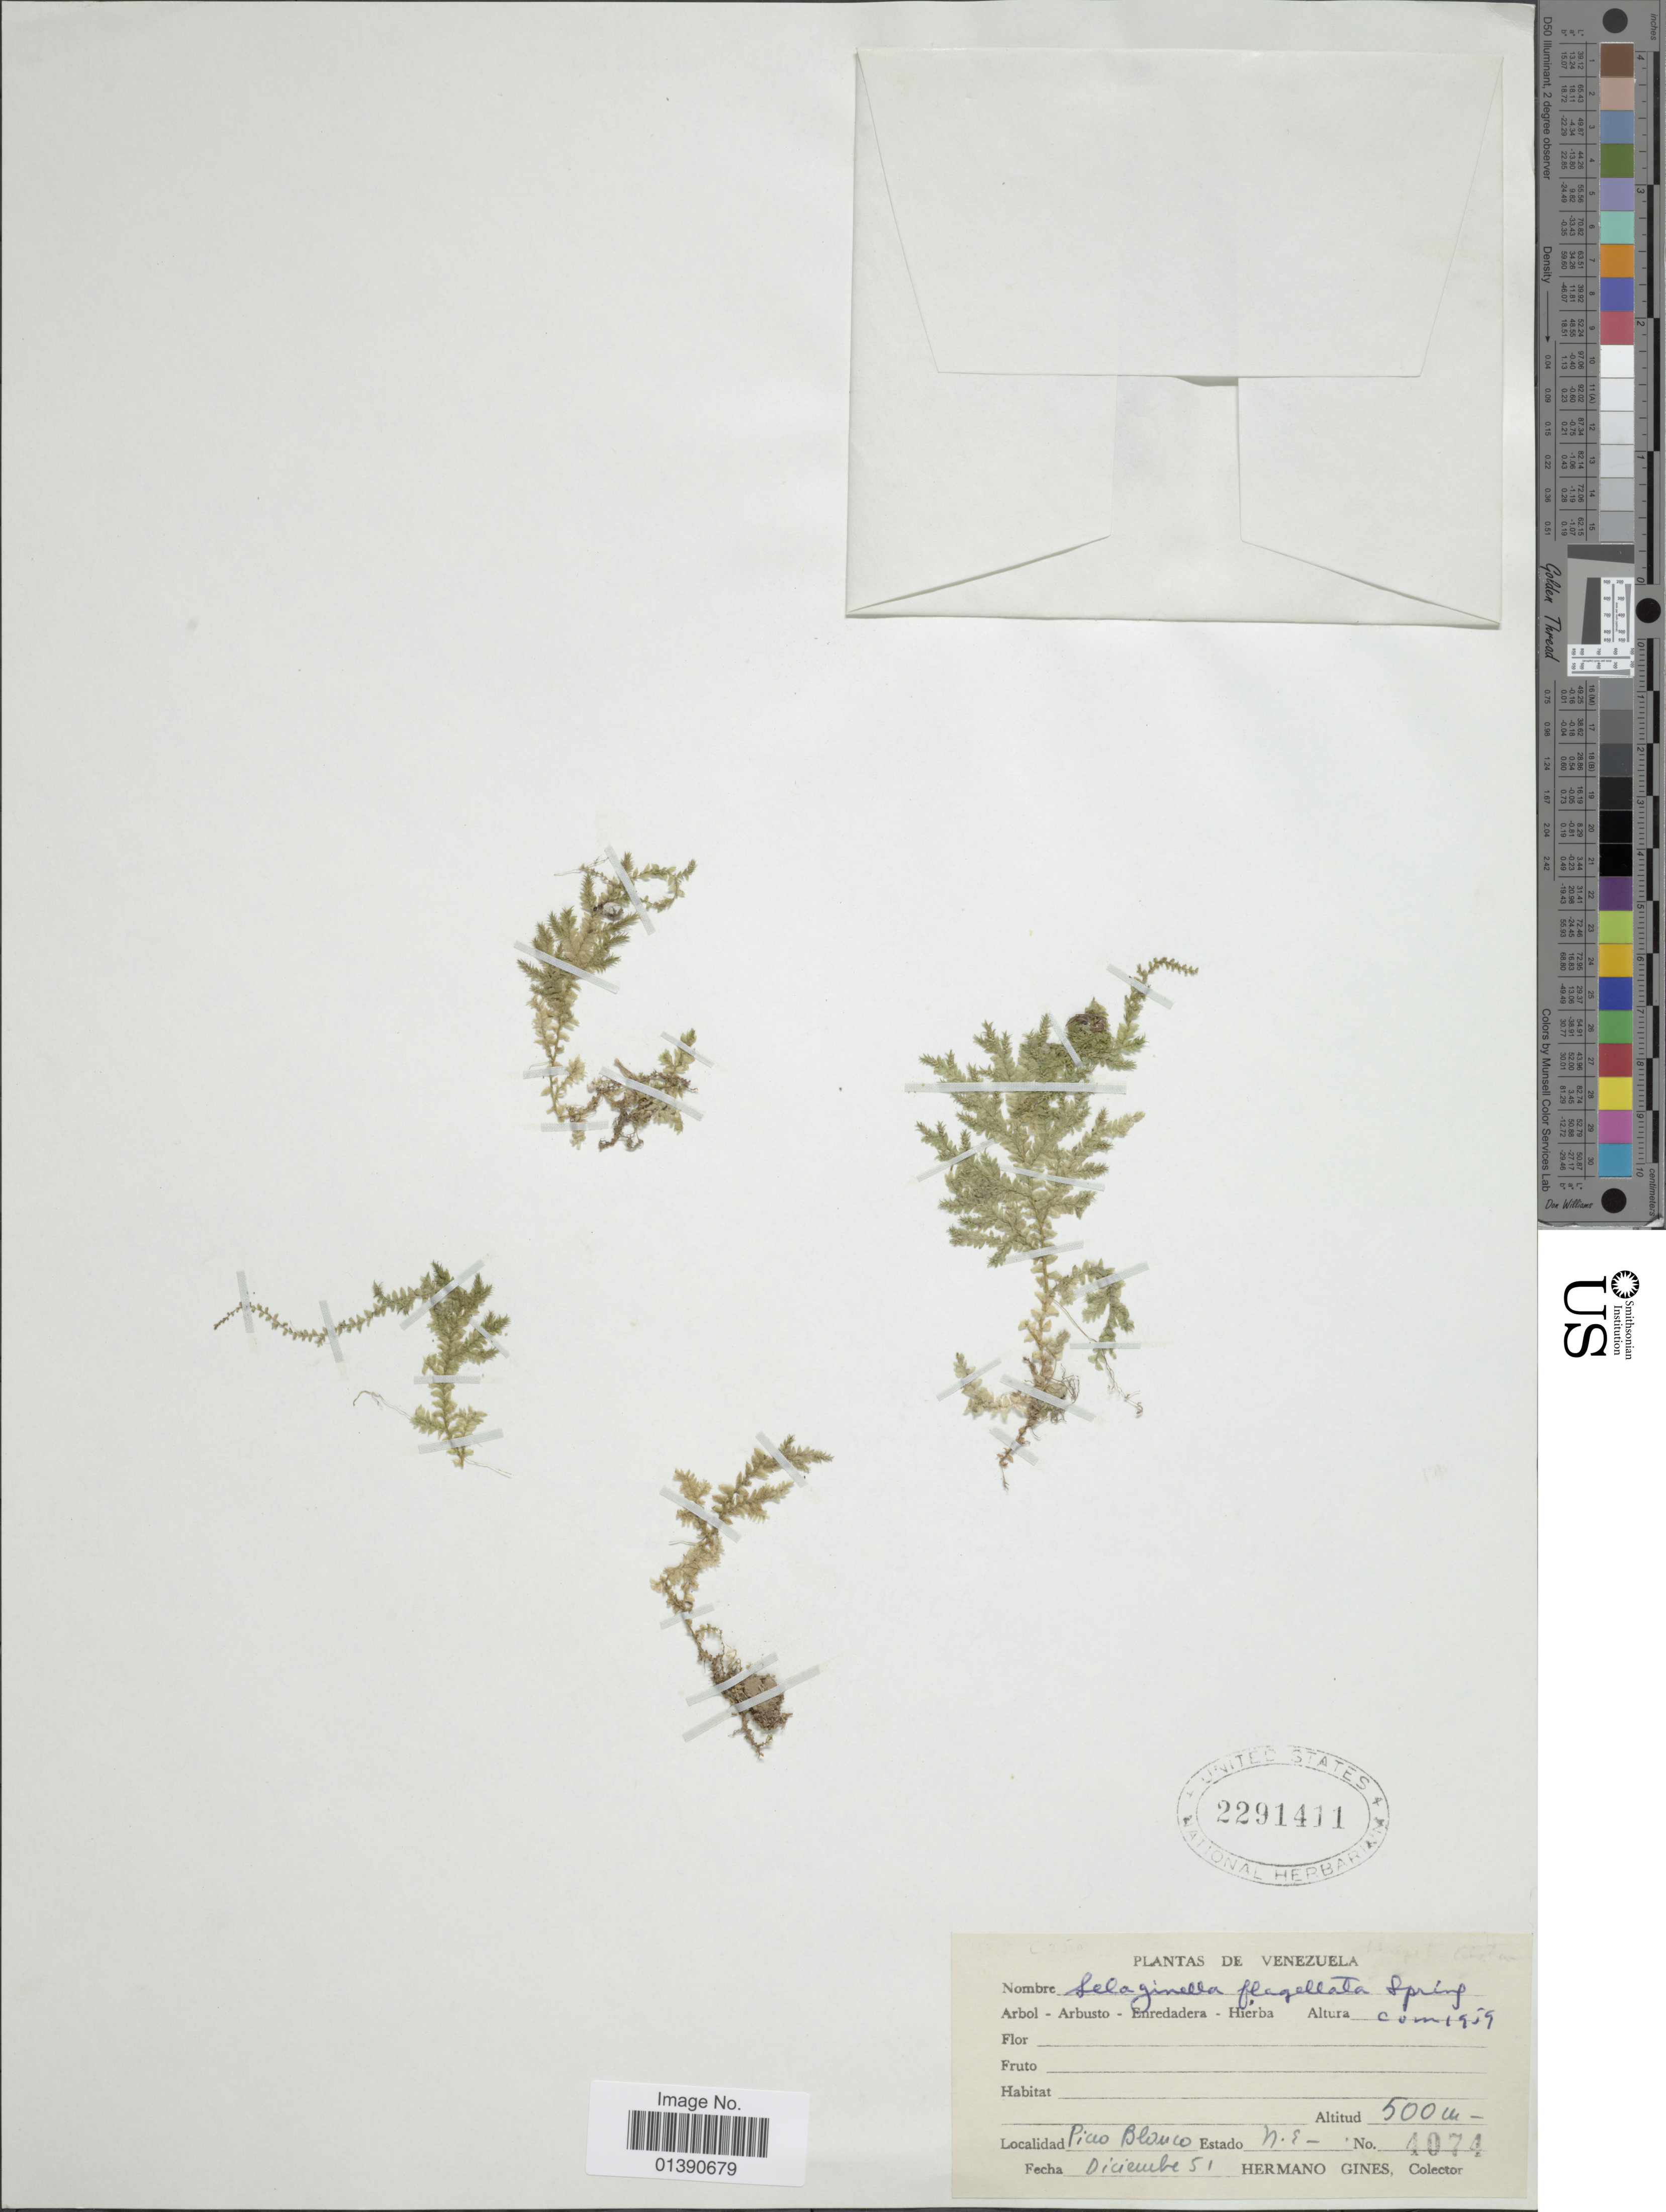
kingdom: Plantae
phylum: Tracheophyta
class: Lycopodiopsida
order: Selaginellales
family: Selaginellaceae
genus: Selaginella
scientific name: Selaginella flagellata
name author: Spring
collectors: Bro. Gines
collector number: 4074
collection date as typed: Transcribed d/m/y: /12/51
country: Venezuela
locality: Pico Blanco [interpreted]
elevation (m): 500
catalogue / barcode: US 2291411